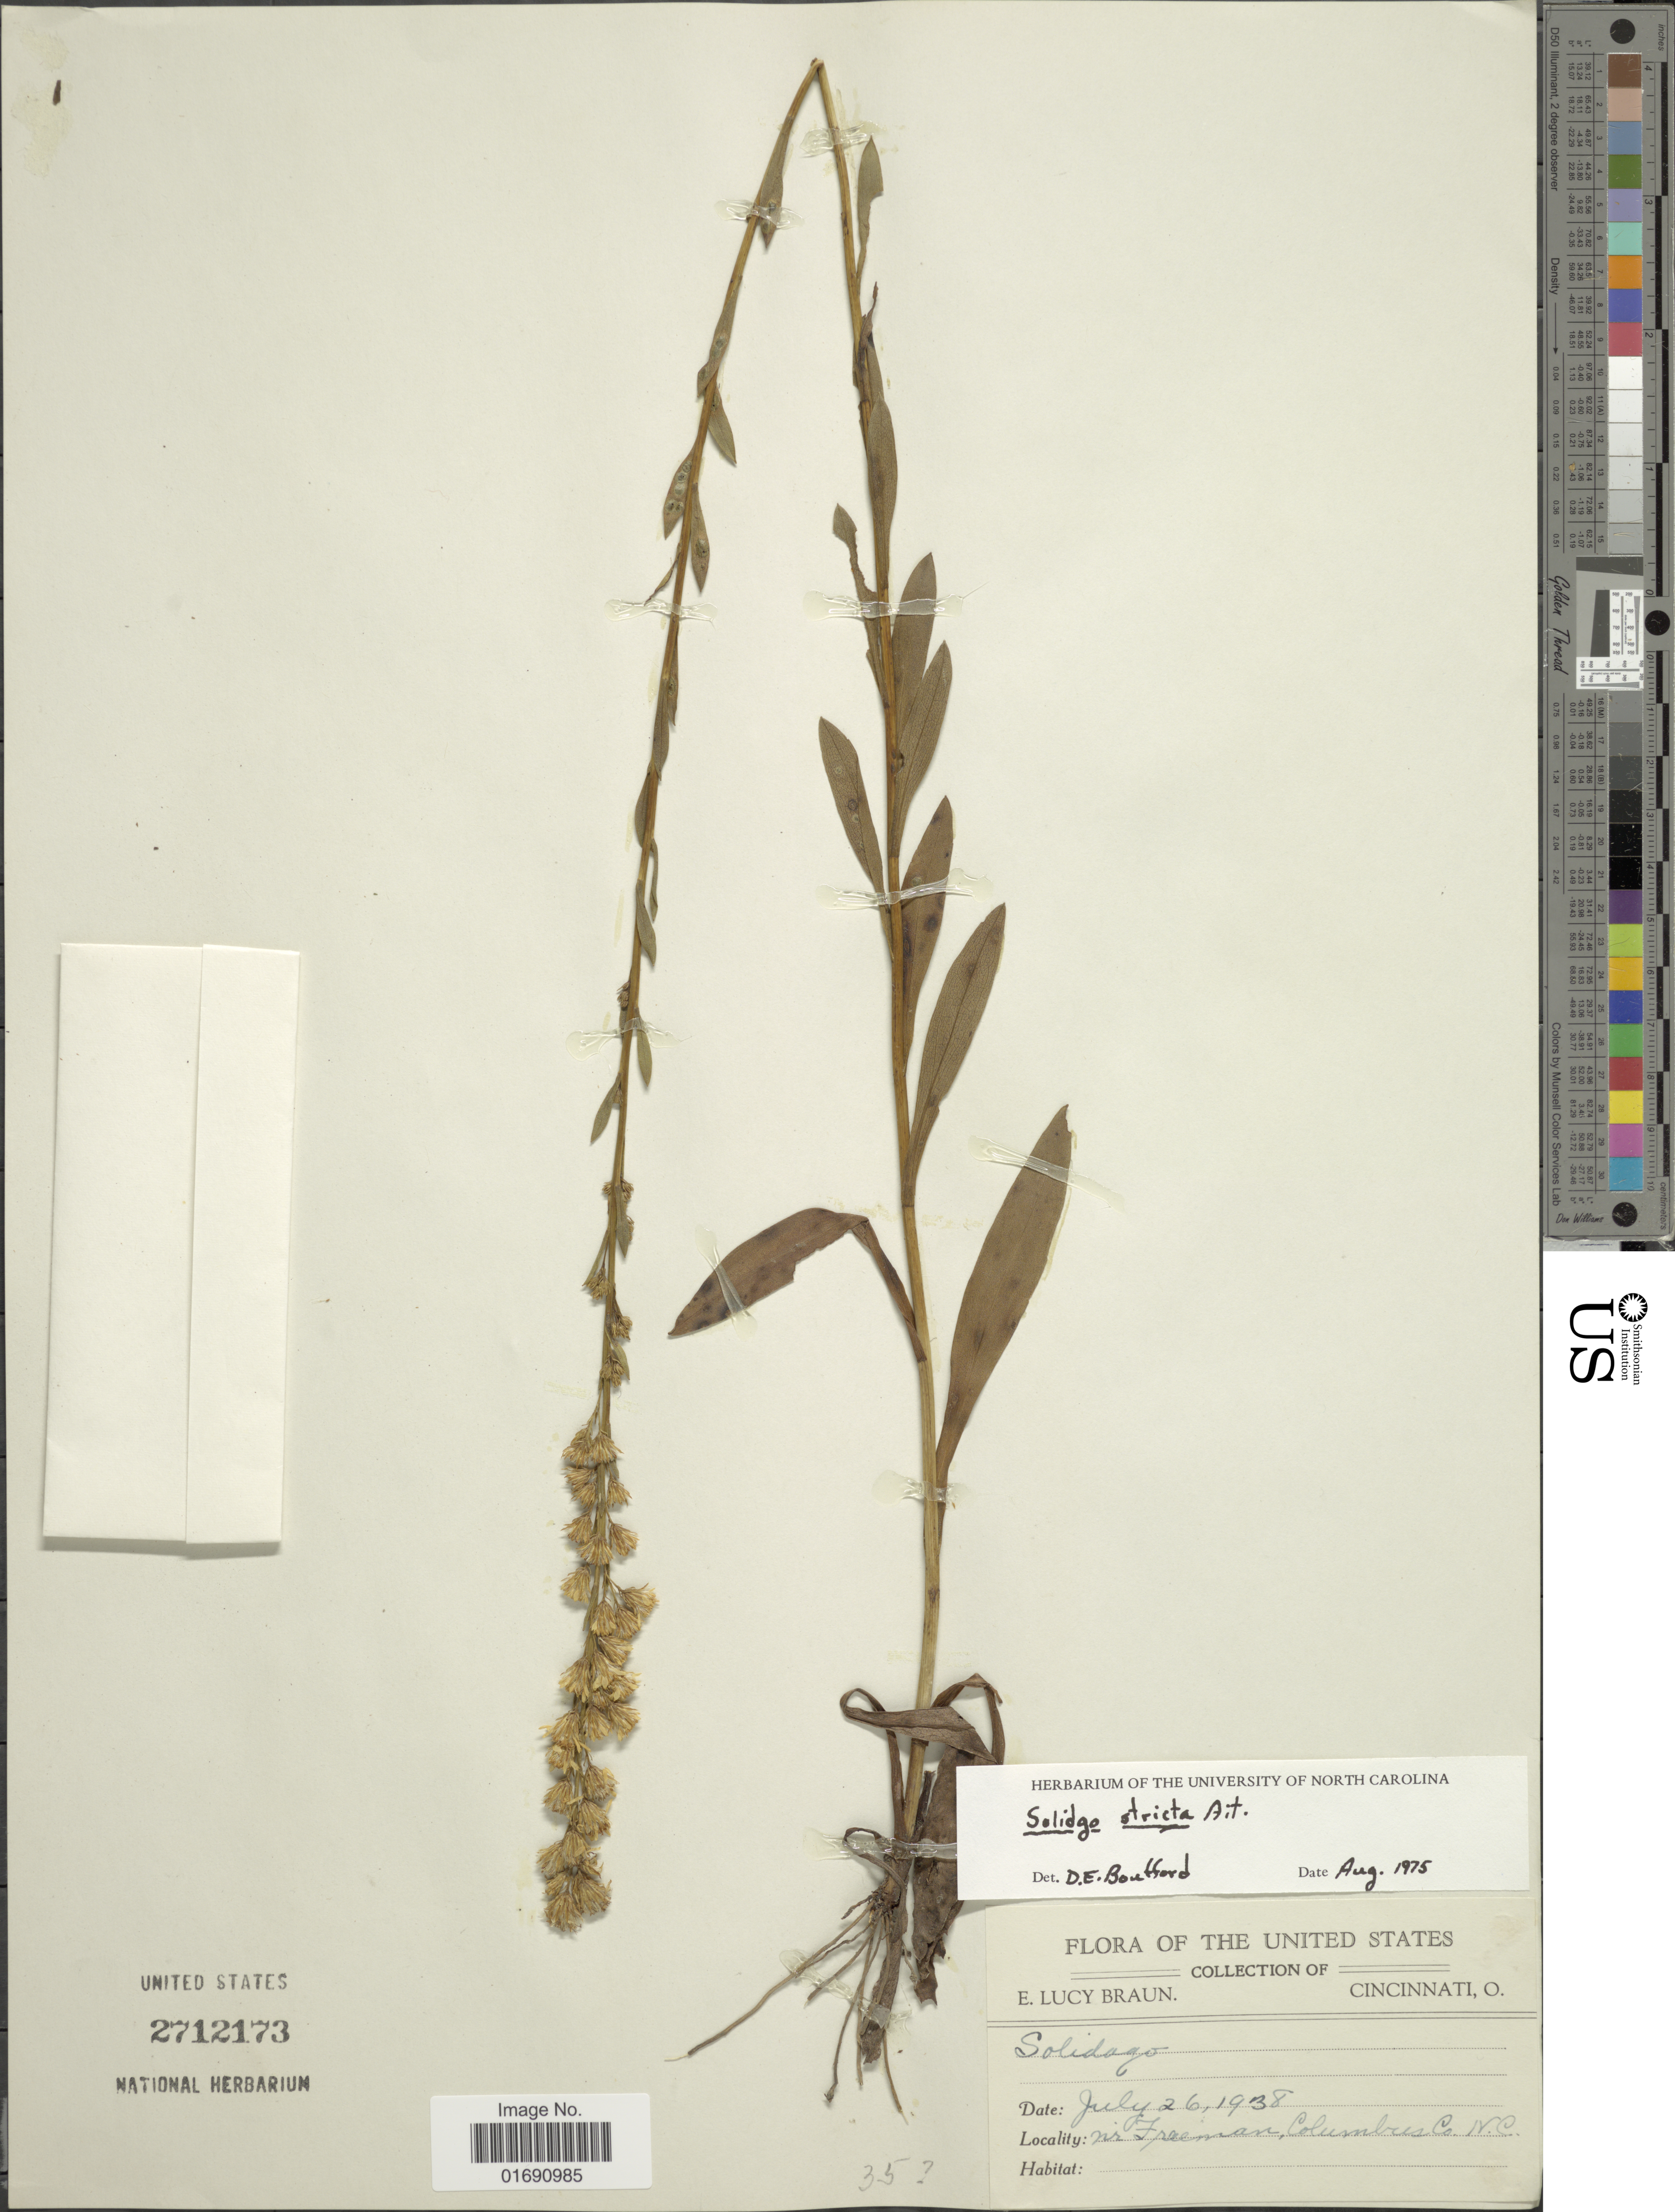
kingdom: Plantae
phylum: Tracheophyta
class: Magnoliopsida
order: Asterales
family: Asteraceae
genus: Solidago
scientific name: Solidago stricta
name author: Aiton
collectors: E. L. Braun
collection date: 1938-07-26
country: United States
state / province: North Carolina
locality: Nr Freeman, Columbus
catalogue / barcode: US 2712173